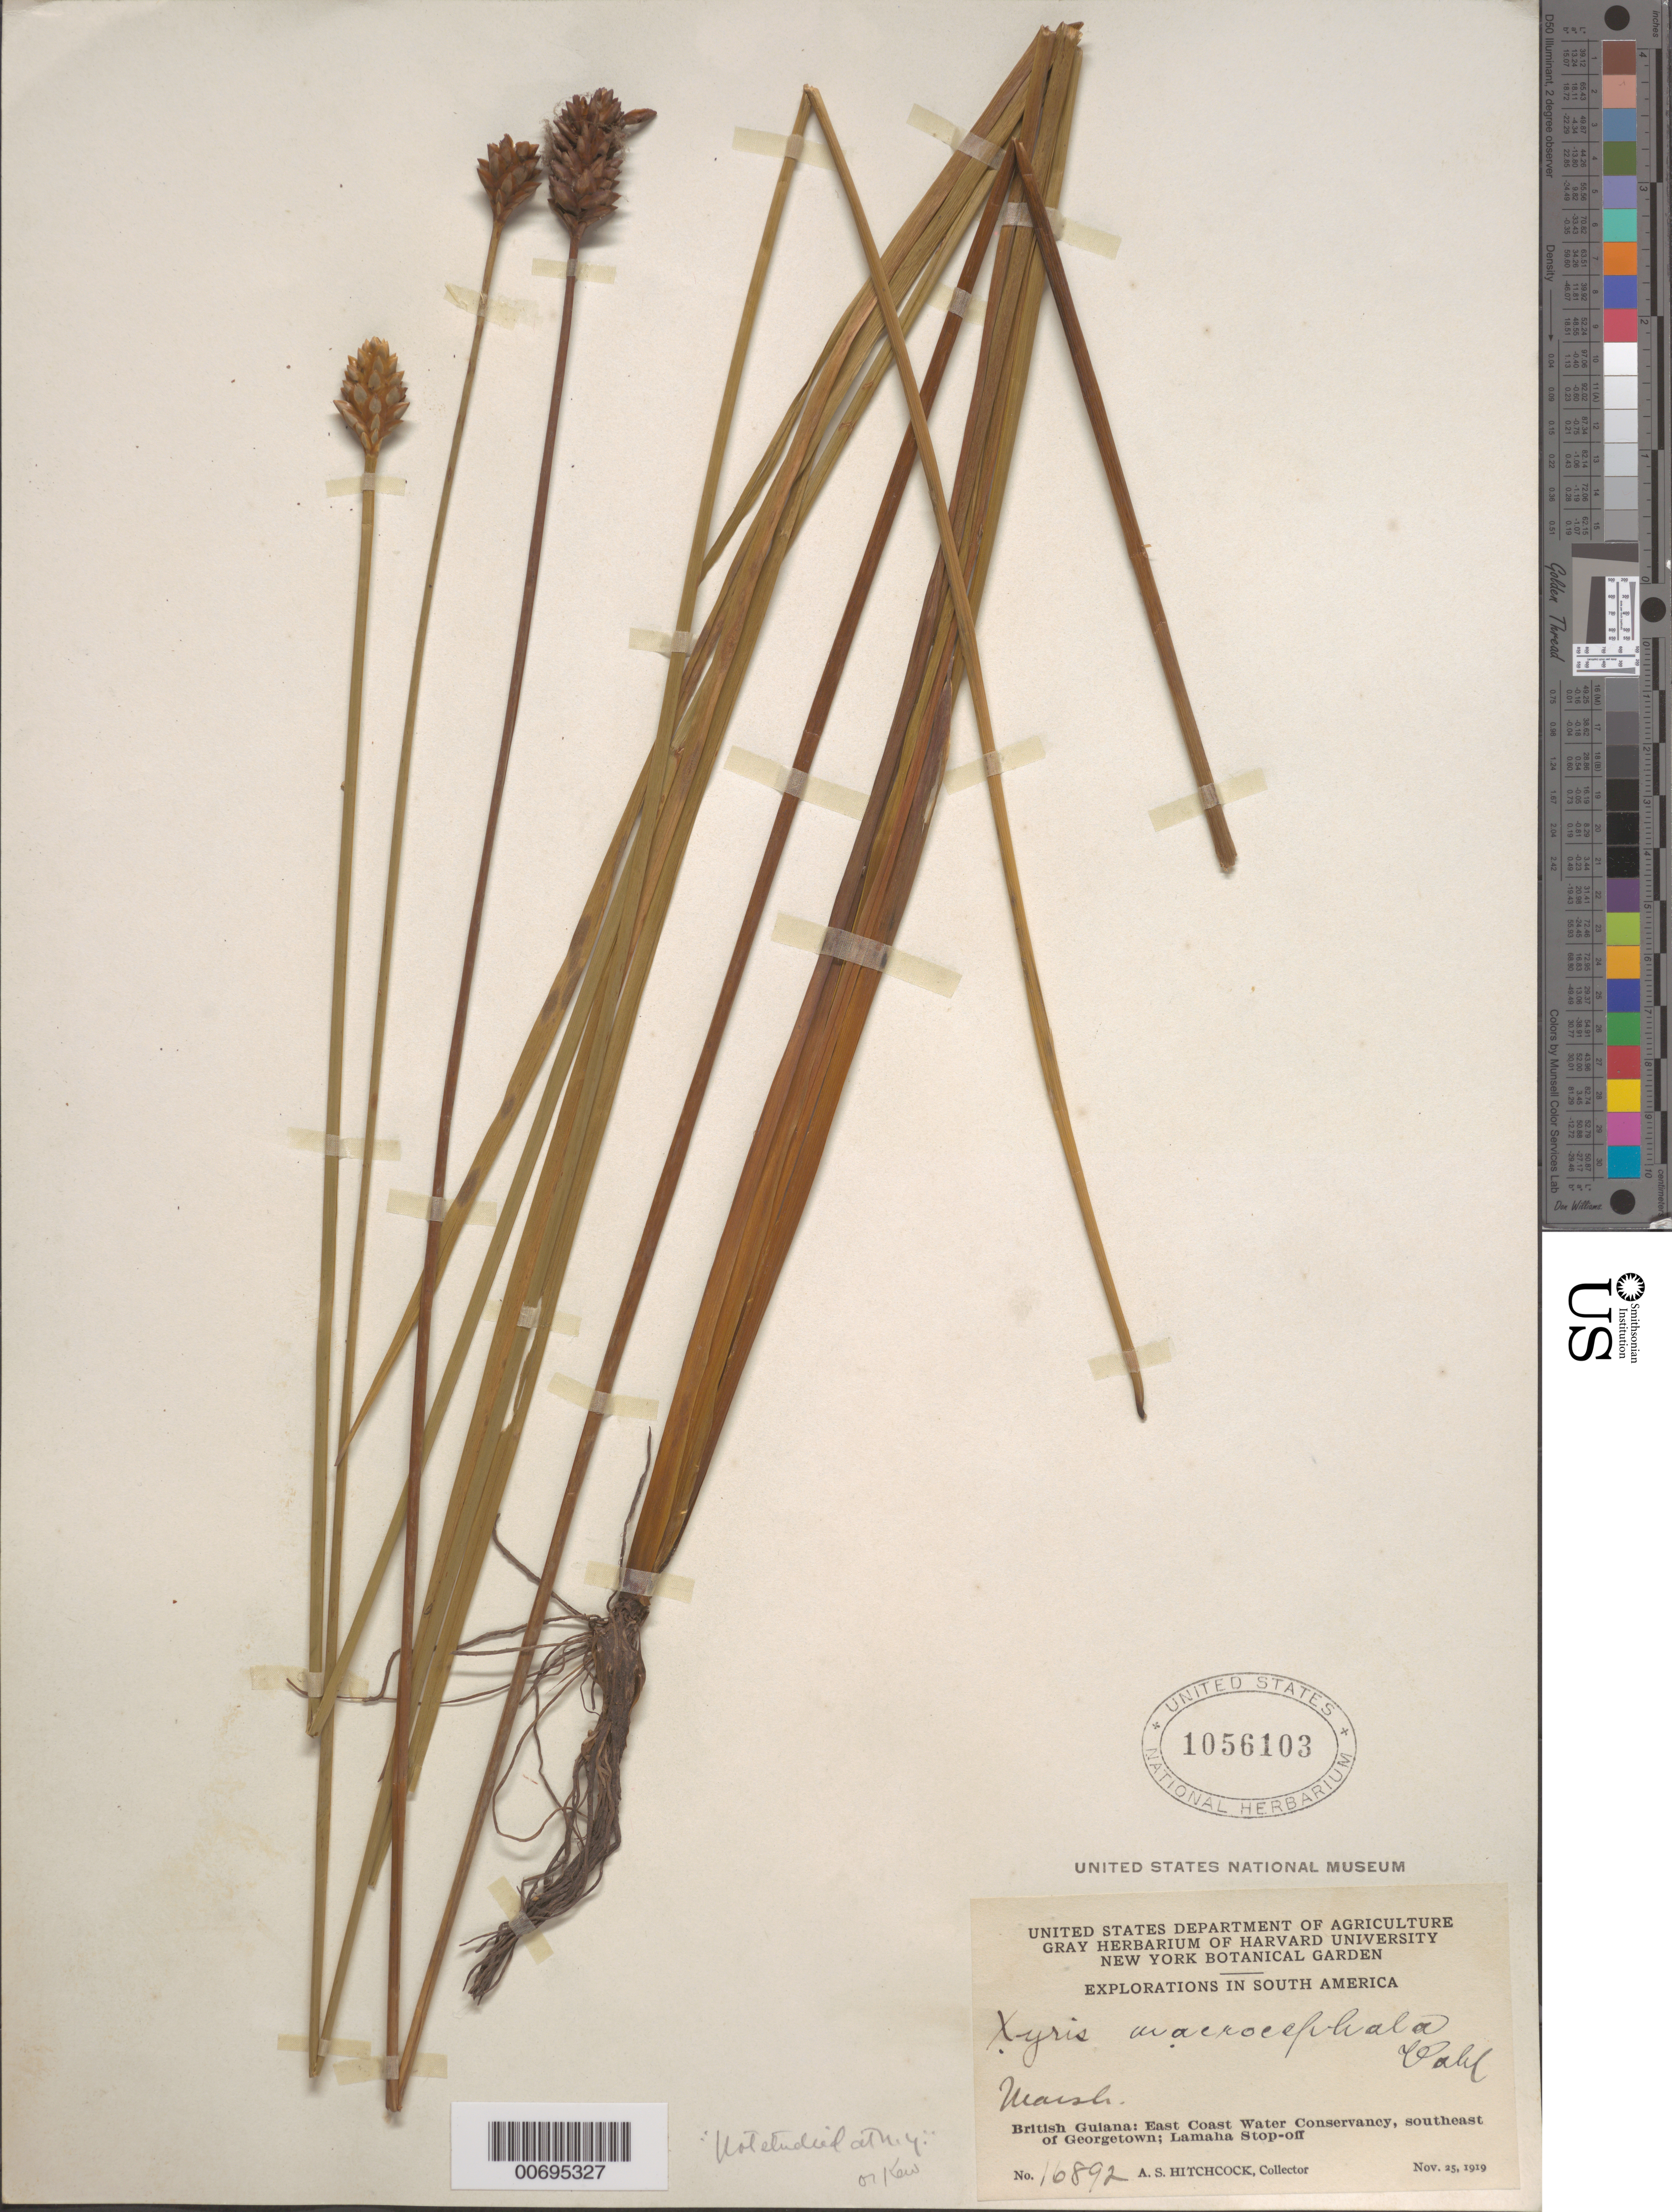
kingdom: Plantae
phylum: Tracheophyta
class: Liliopsida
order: Poales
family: Xyridaceae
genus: Xyris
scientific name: Xyris macrocephala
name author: Vahl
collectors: A. S. Hitchcock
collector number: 16892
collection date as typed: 25-Nov-19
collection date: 1919-11-25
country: Guyana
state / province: Demerara-Mahaica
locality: Lamaha Stop-Off, Georgetown, SE of, East Coast Water Conservancy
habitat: Marsh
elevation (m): -2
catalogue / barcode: US 1056103